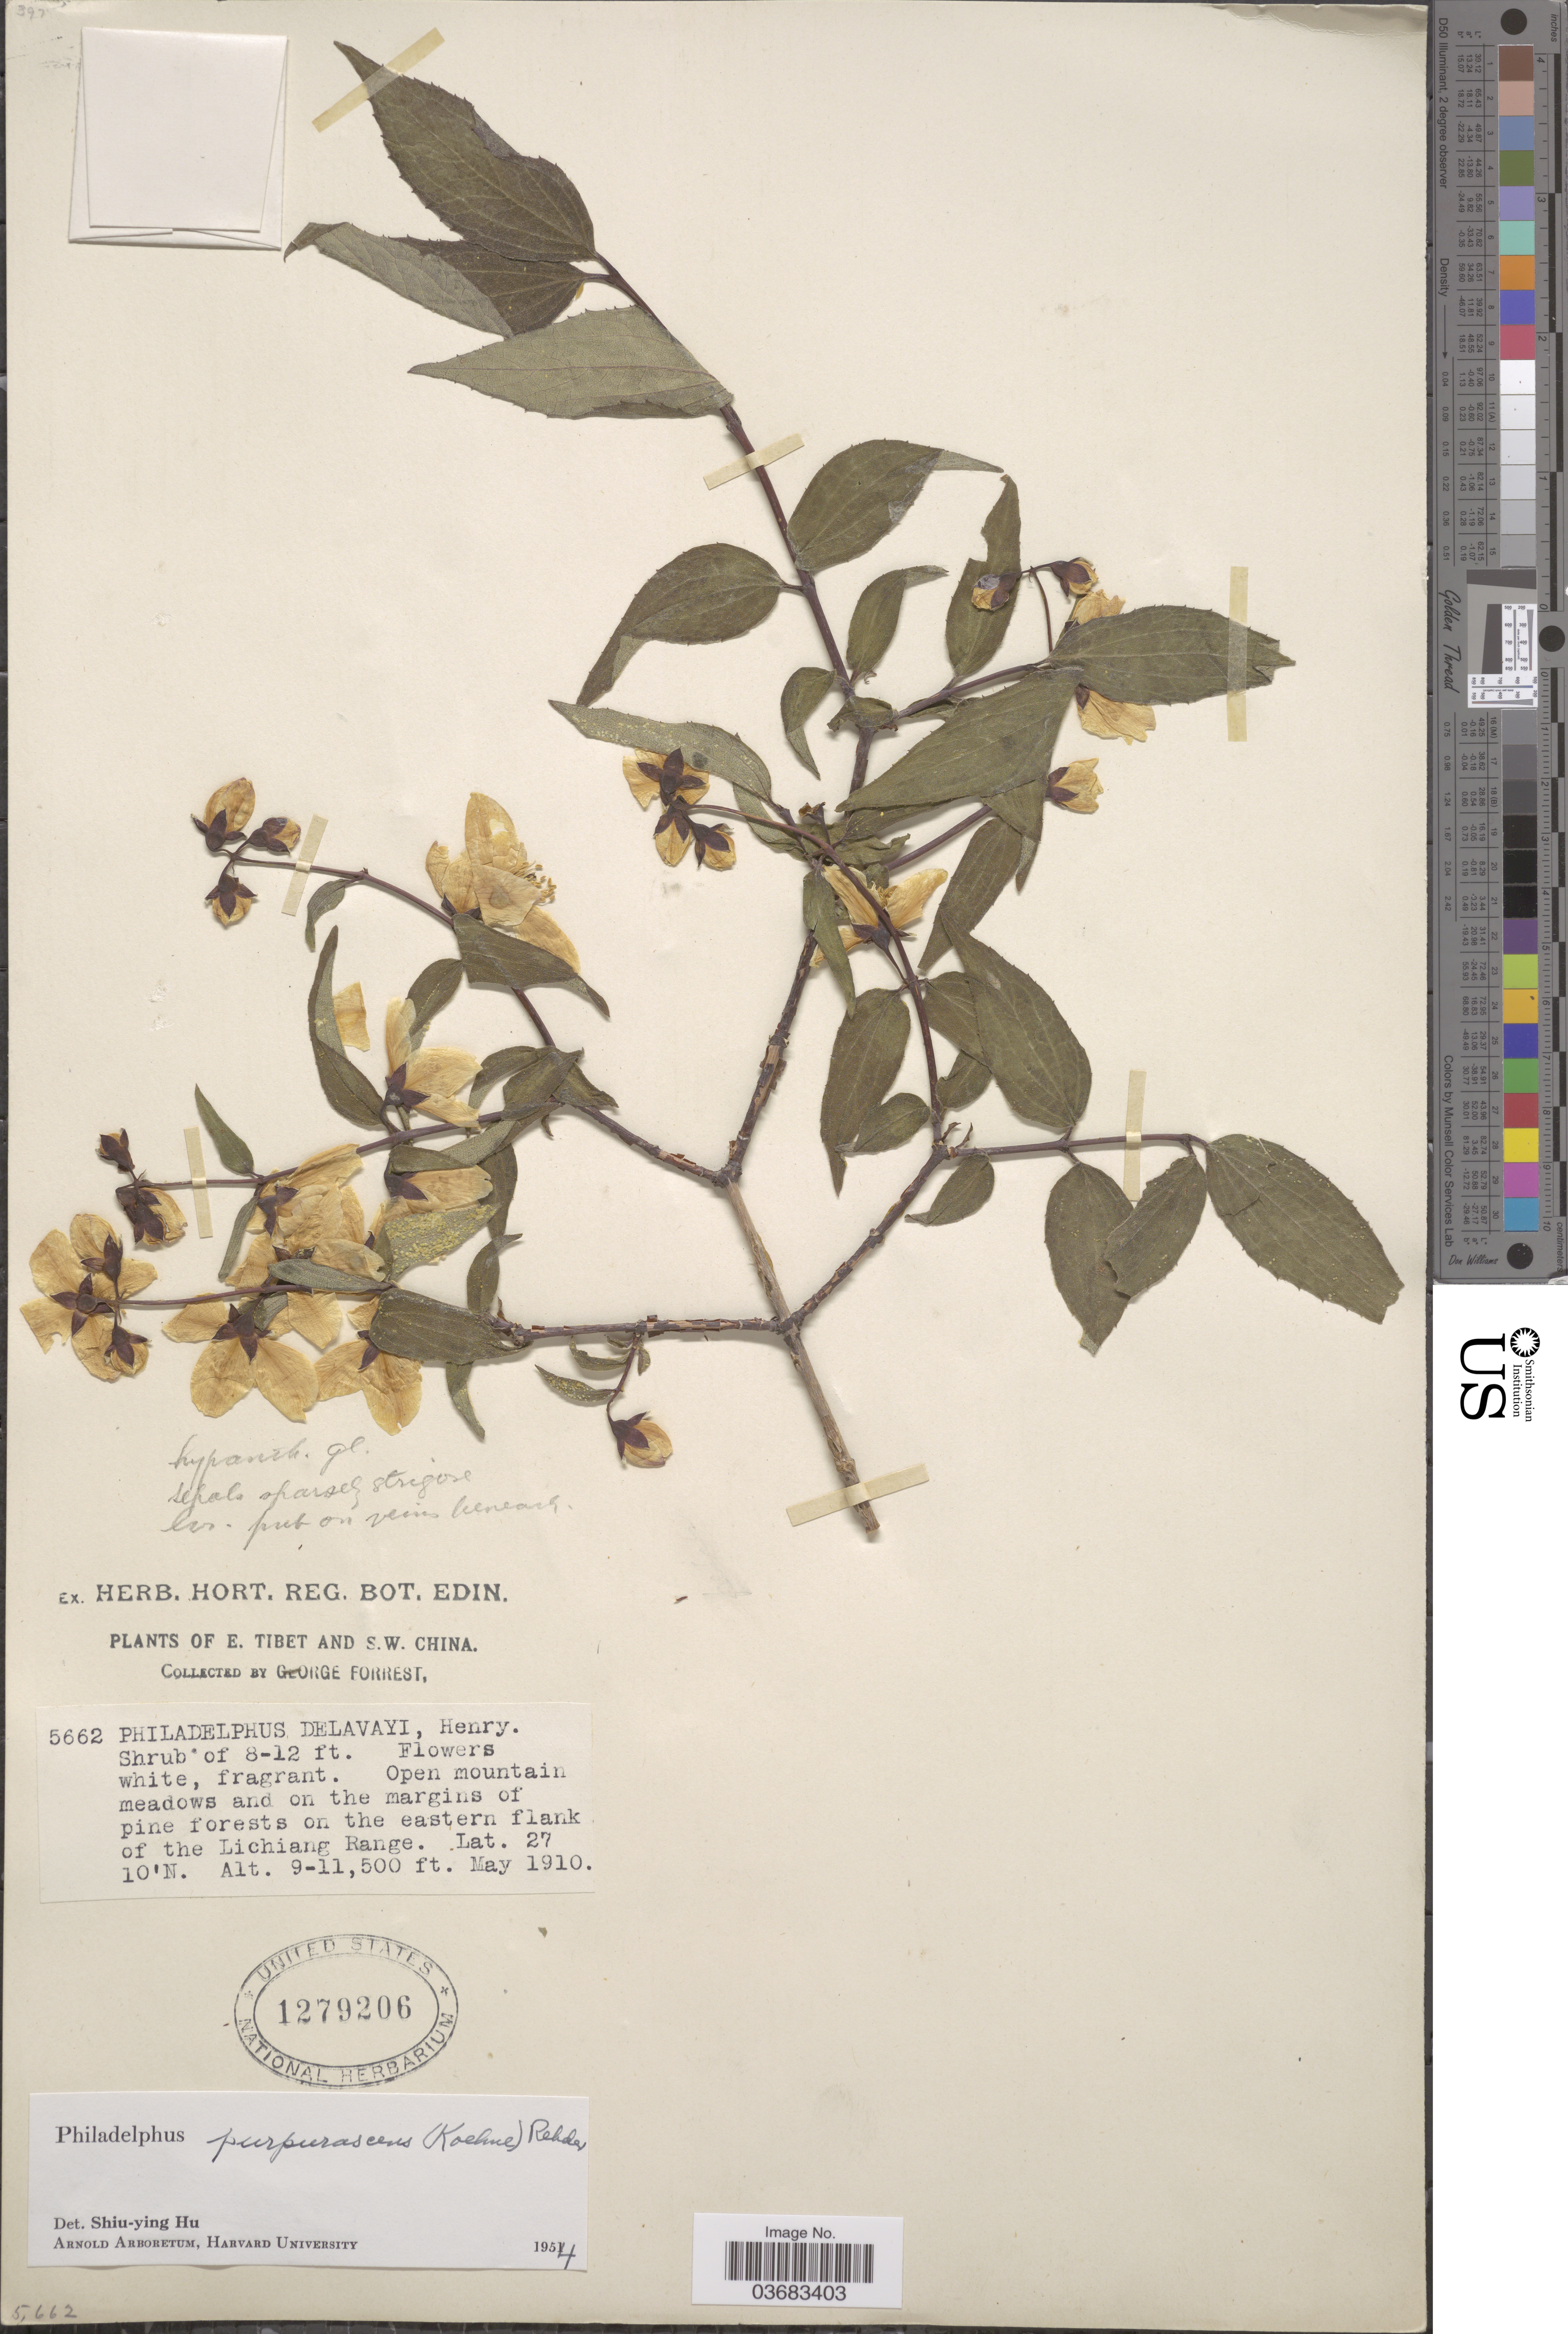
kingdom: Plantae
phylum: Tracheophyta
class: Magnoliopsida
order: Cornales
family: Hydrangeaceae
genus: Philadelphus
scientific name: Philadelphus purpurascens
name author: (Koehne) Rehder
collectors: G. Forrest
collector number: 5662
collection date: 1910-05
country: China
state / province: Xizang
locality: E. Tibet and S.W. China. Open mountain meadows and on the margins of pine forests on the eastern flank of the Lichiang Range.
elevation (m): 2743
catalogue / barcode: US 1279206